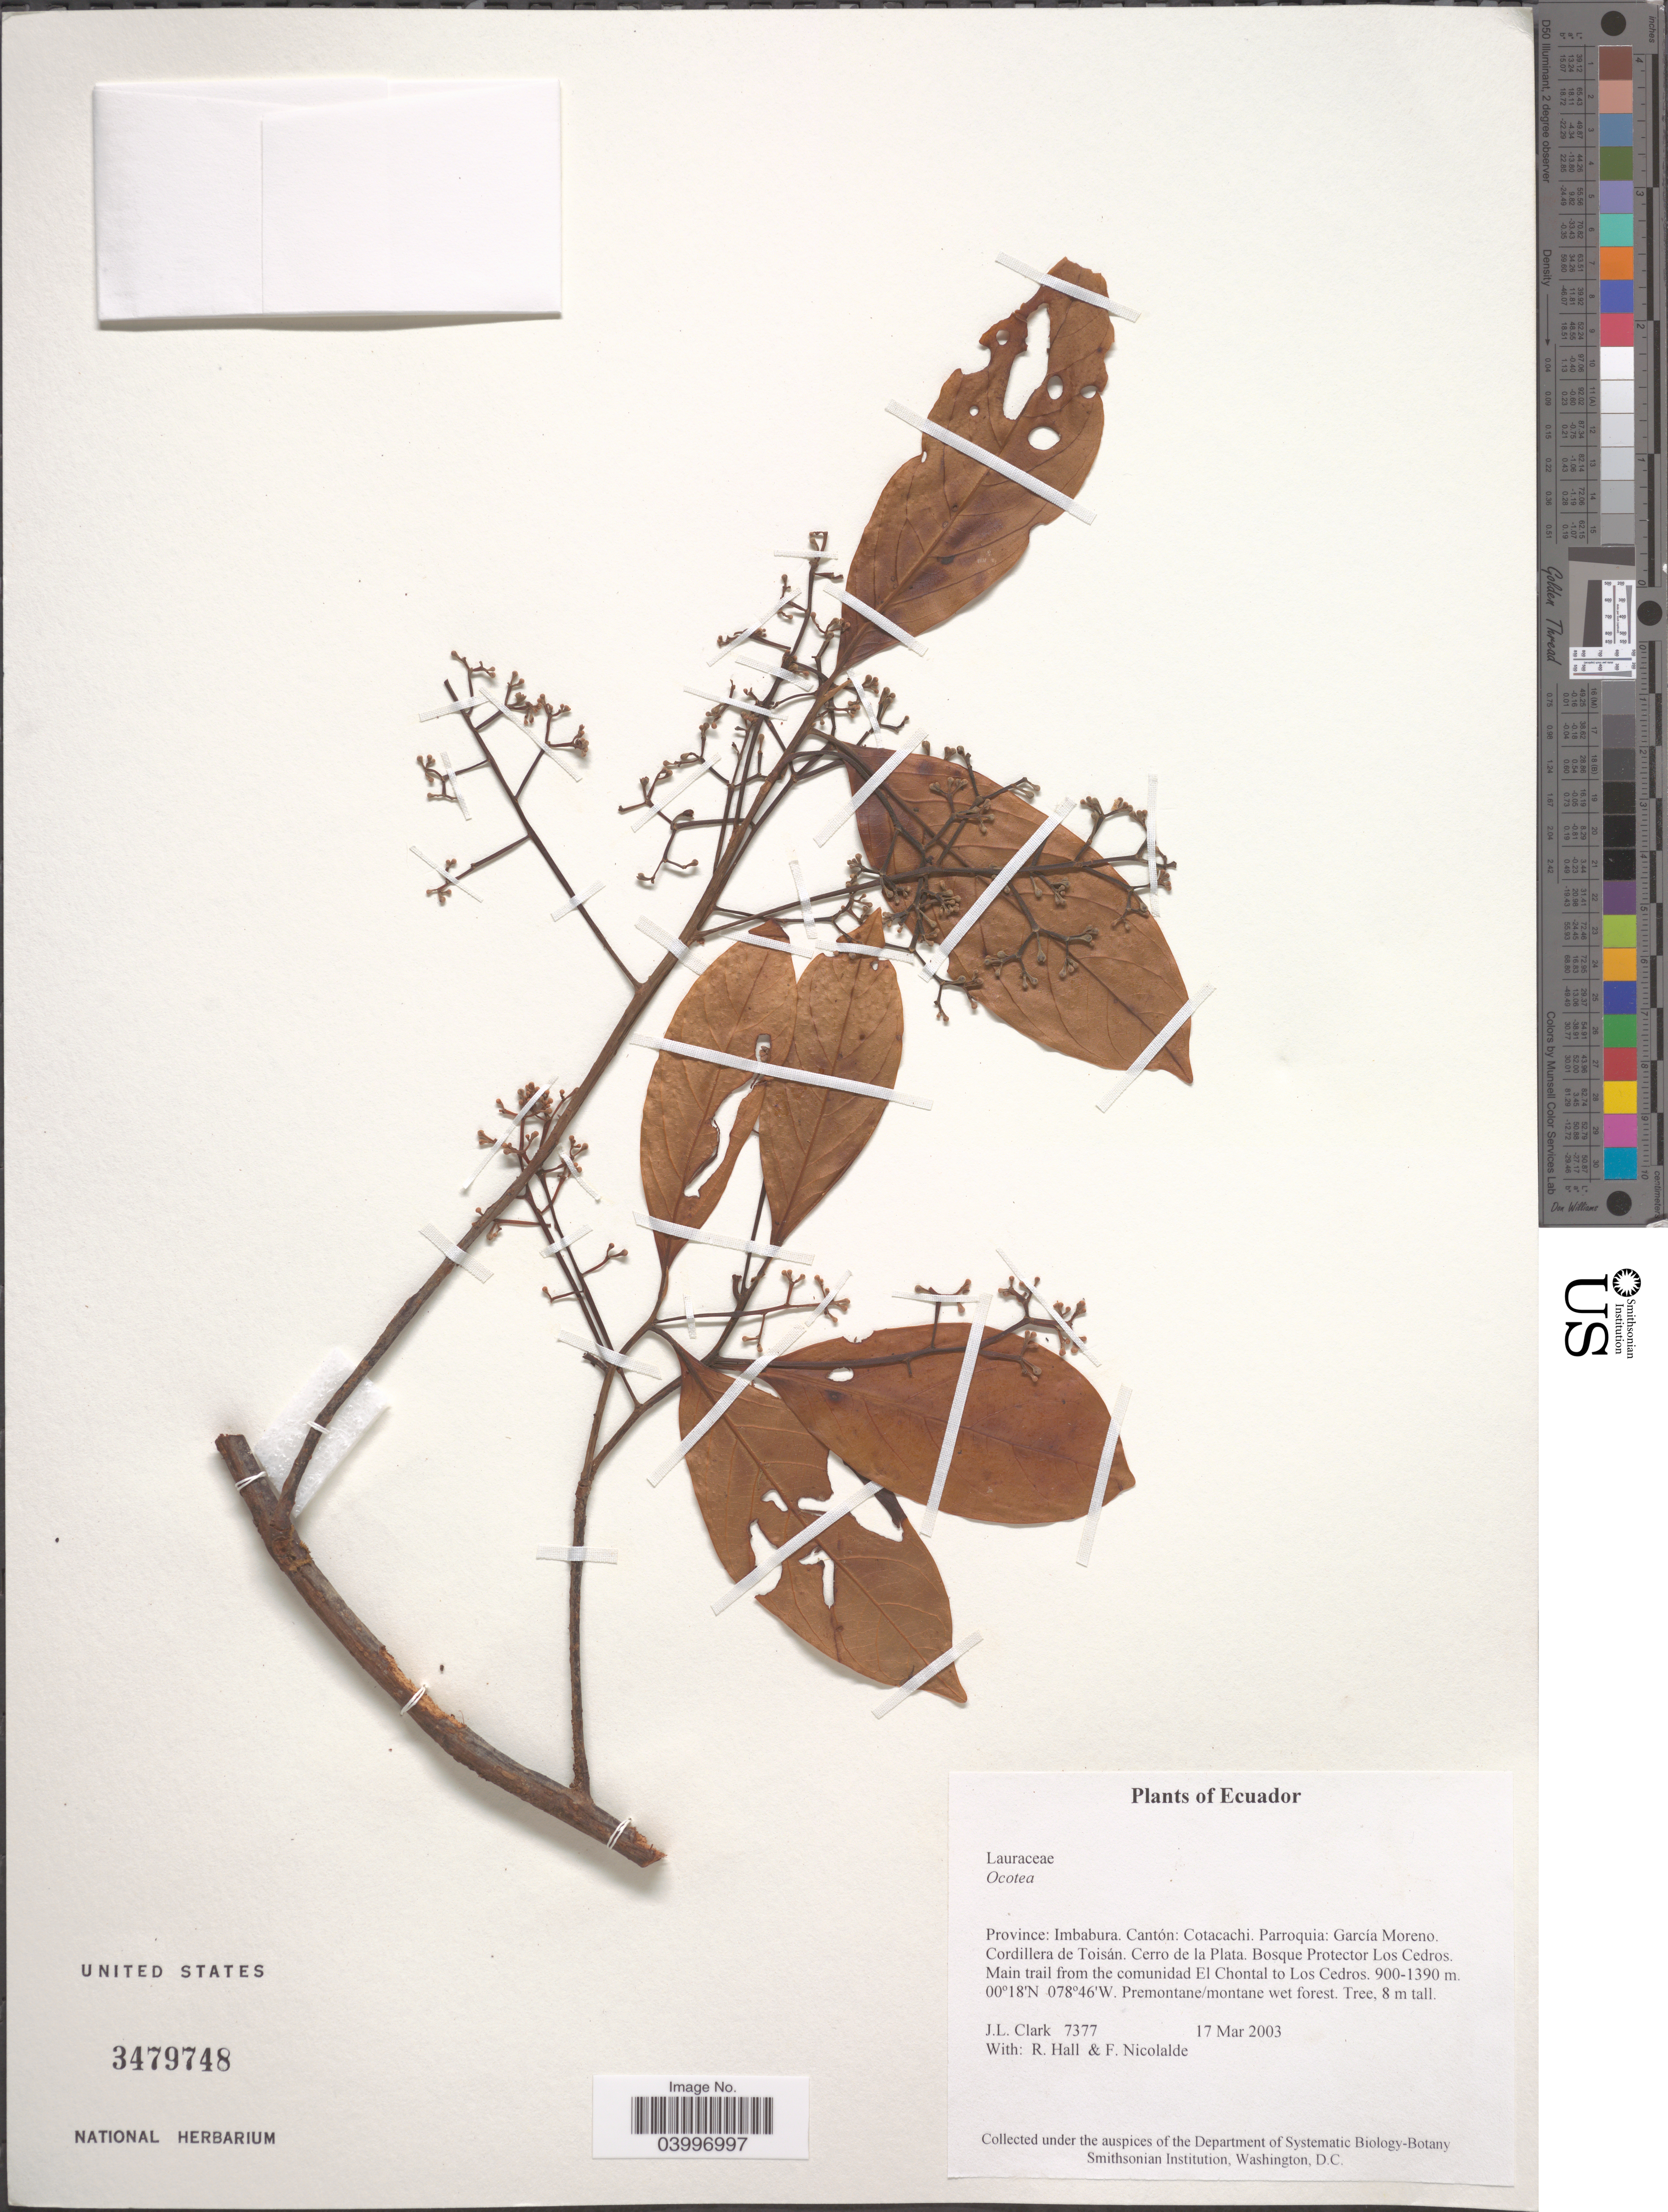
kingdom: Plantae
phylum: Tracheophyta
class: Magnoliopsida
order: Laurales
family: Lauraceae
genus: Ocotea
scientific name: Ocotea sp.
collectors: J. L. Clark, R. Hall & F. Nicolalde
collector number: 7377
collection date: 2003-03-17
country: Ecuador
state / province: Imbabura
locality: Cantón: Cotacachi. Parroquia: García Moreno. Cordillera de Toisán. Cerro de la Plata. Bosque Protector Los Cedros. Main trail from the comunidad El Chontal to Los Cedros.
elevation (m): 900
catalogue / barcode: US 3479748